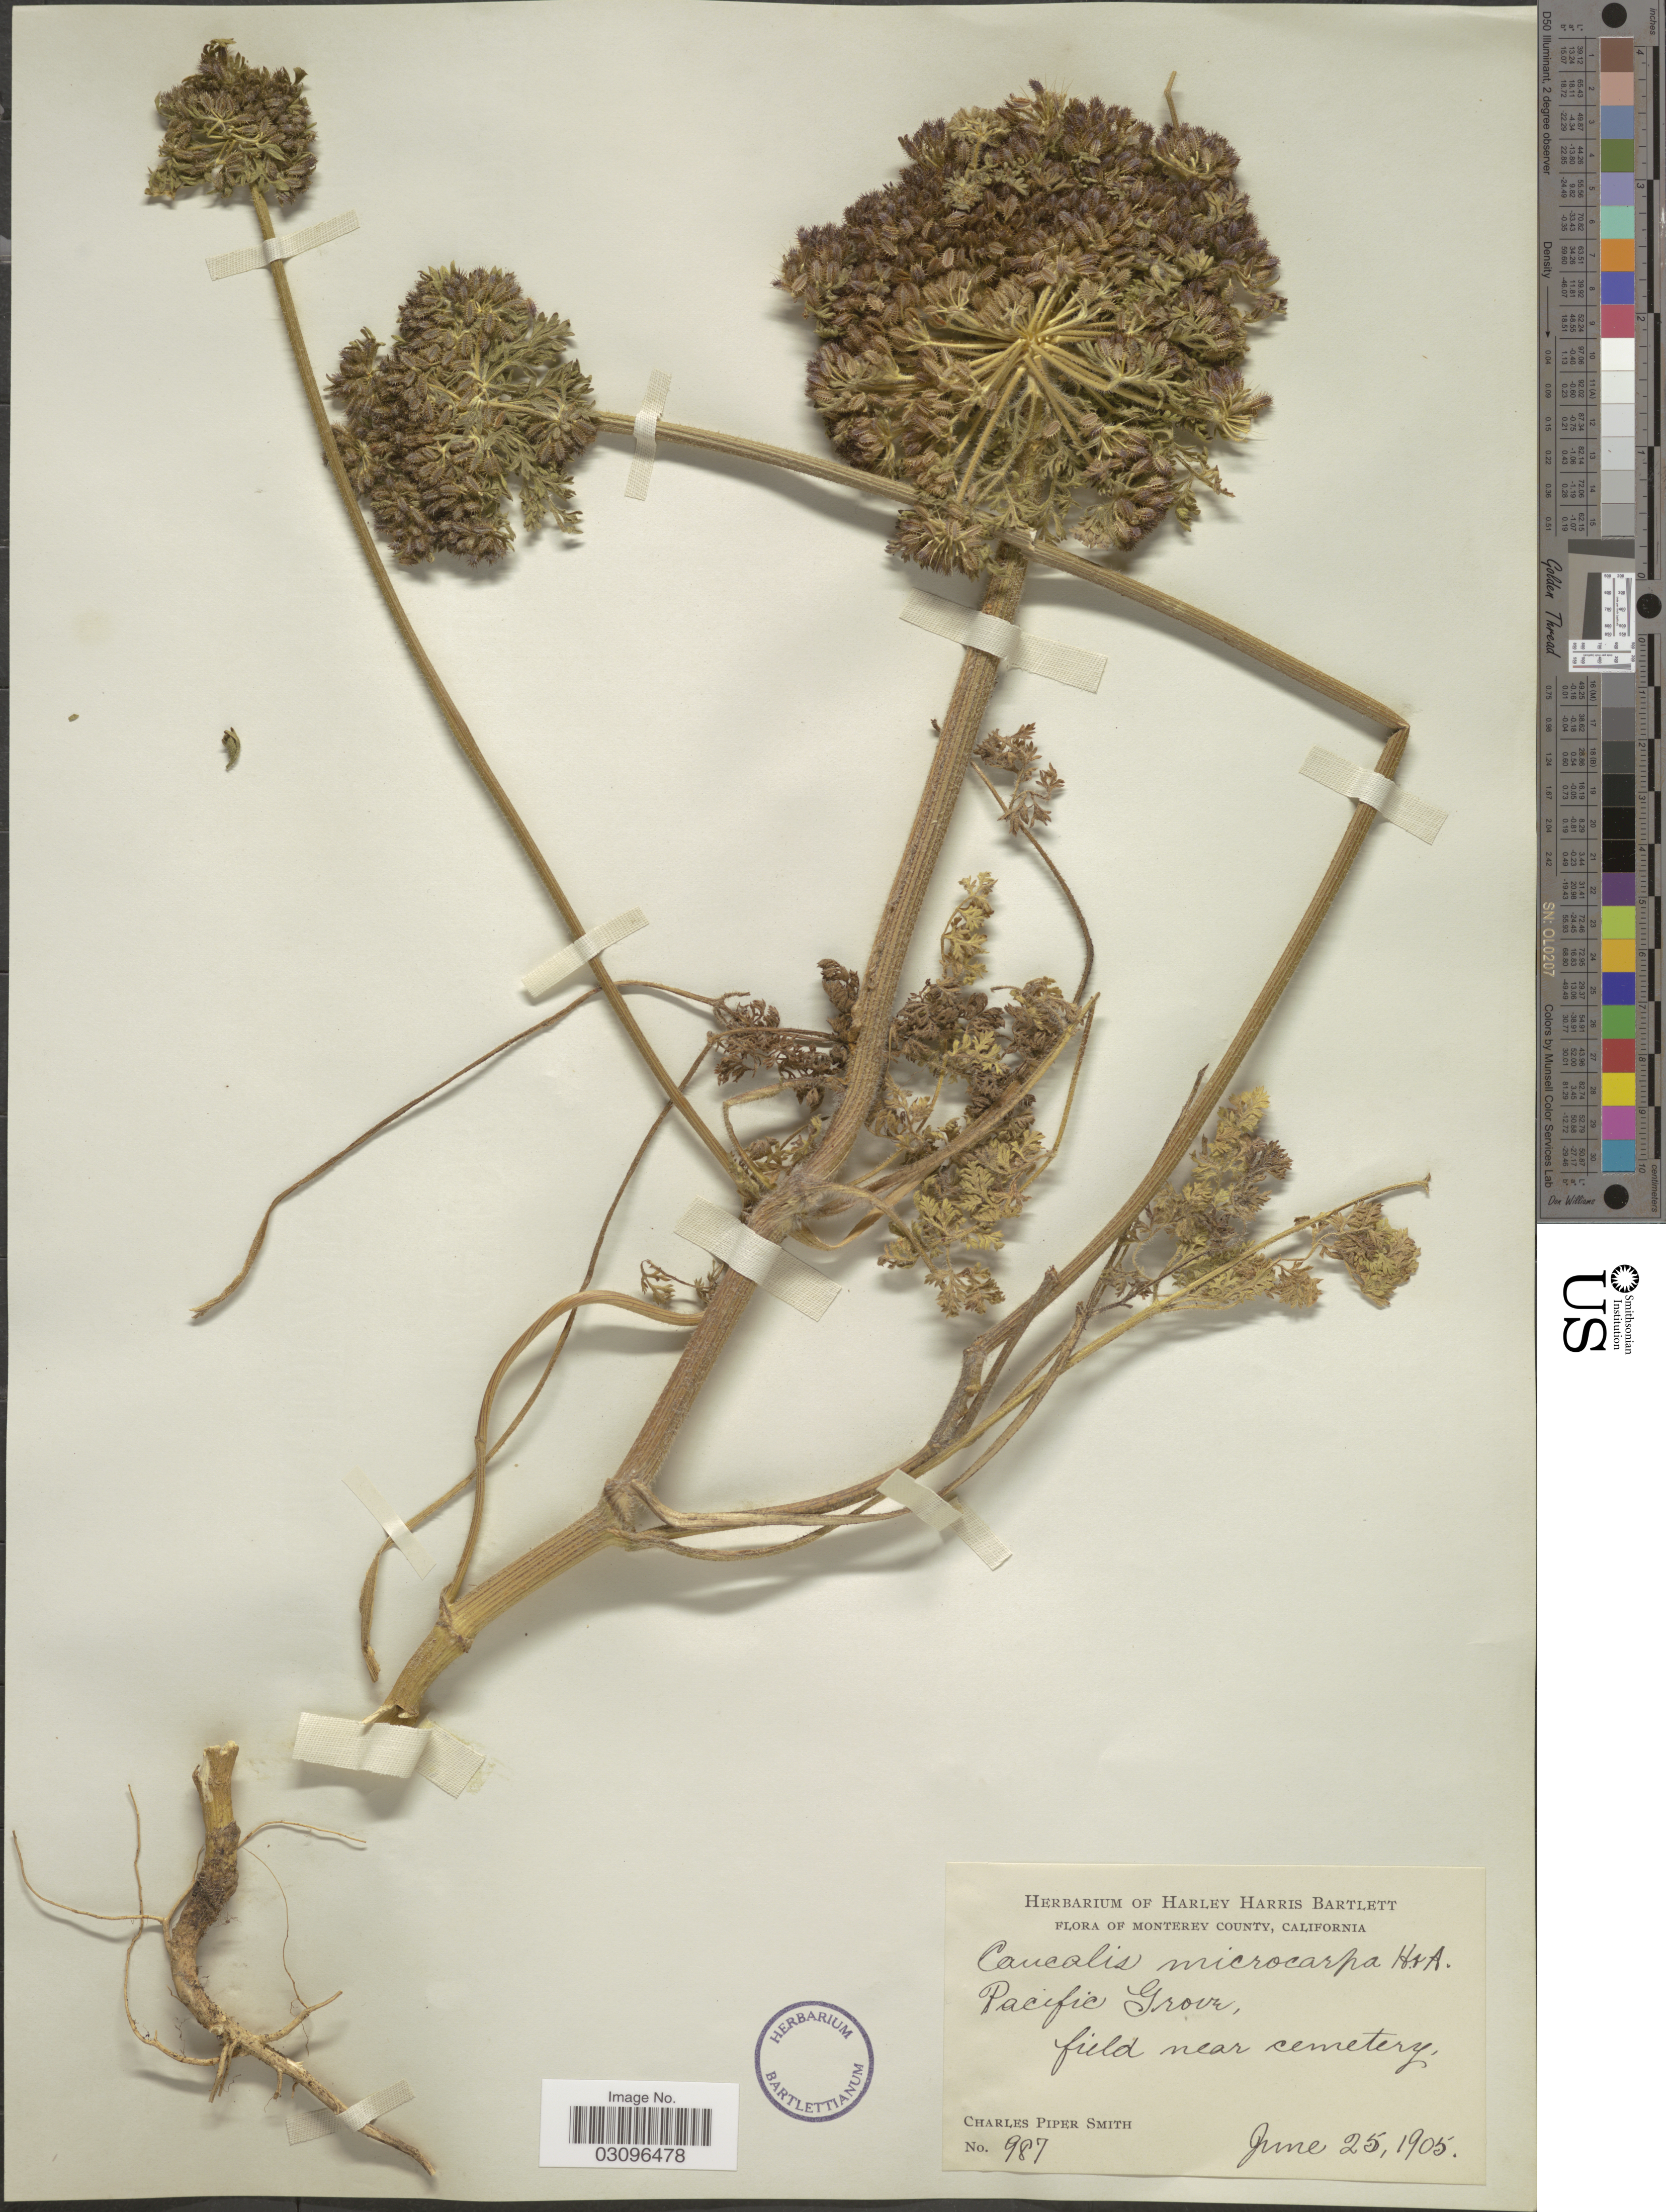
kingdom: Plantae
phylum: Tracheophyta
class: Magnoliopsida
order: Apiales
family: Apiaceae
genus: Daucus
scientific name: Daucus pusillus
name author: Michx.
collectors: C. P. Smith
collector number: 987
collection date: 1905-06-25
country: United States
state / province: California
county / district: Monterey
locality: Monterey County, Pacific Grove, field near cemetery.